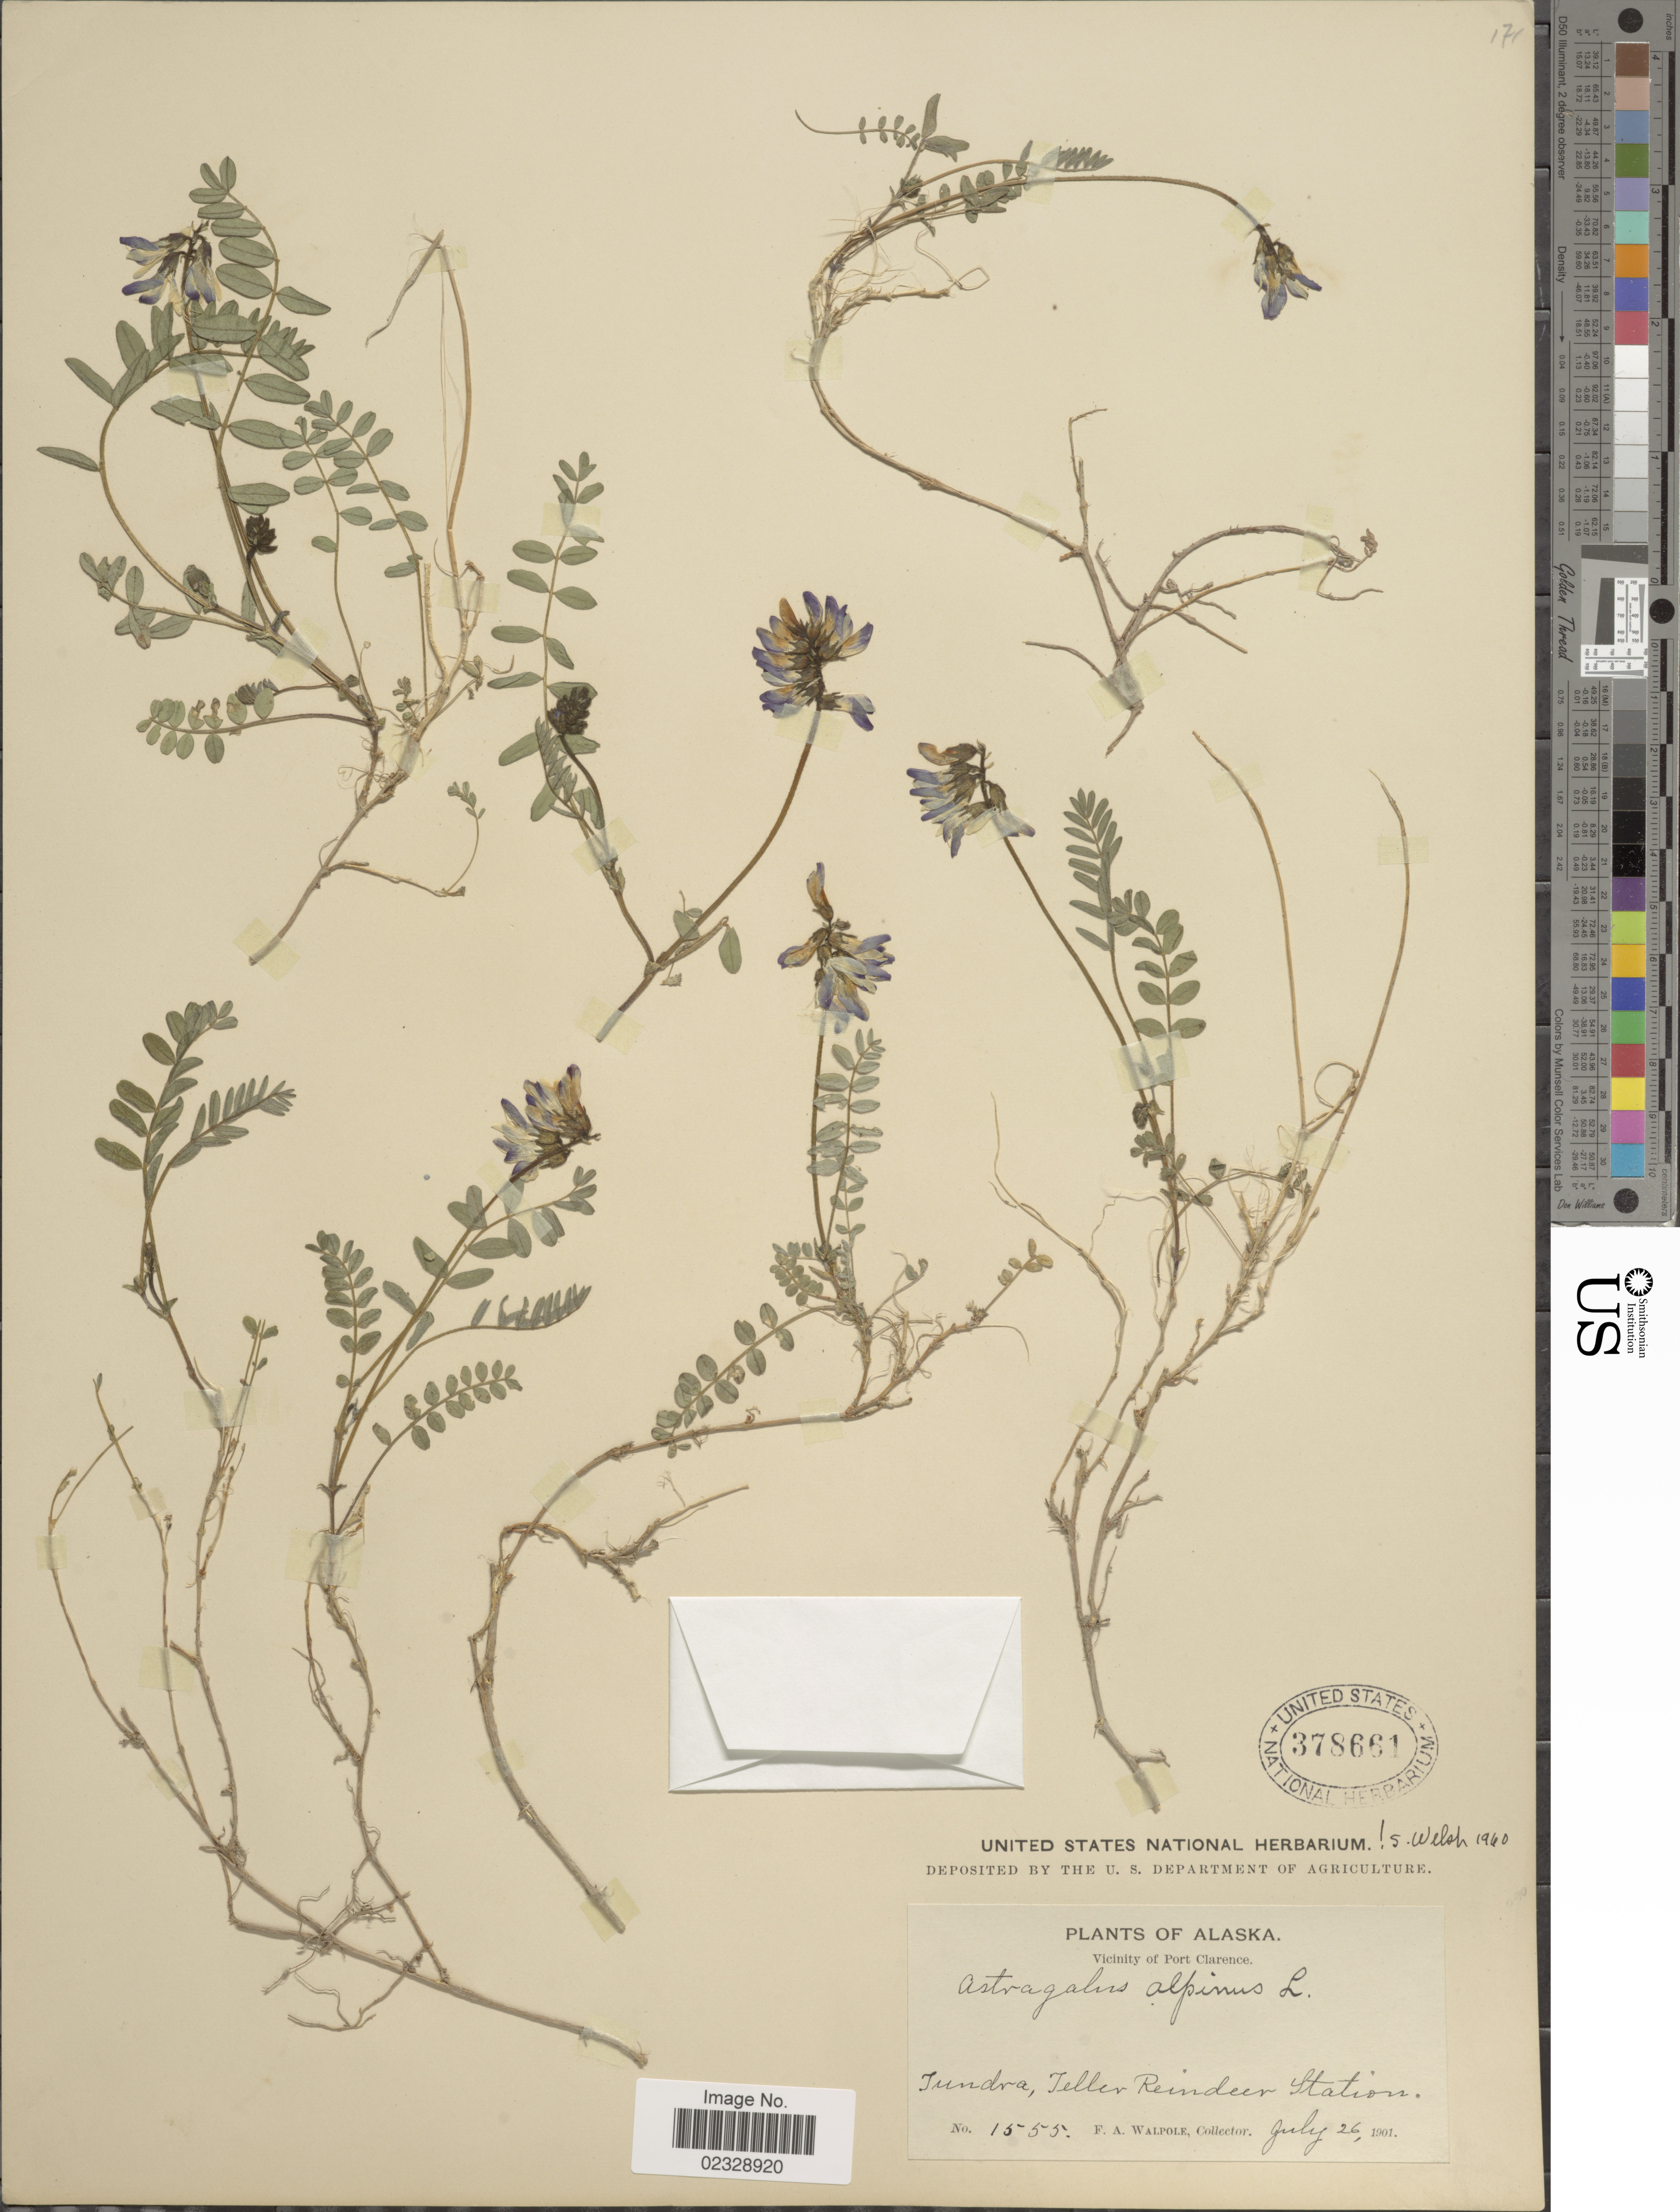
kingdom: Plantae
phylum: Tracheophyta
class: Magnoliopsida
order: Fabales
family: Fabaceae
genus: Astragalus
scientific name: Astragalus alpinus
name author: L.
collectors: F. Walpole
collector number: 1555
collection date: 1901-07-26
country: United States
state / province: Alaska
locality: Vicinity of Port Clarence, Tundra, teller Reinder Station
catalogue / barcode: US 378661